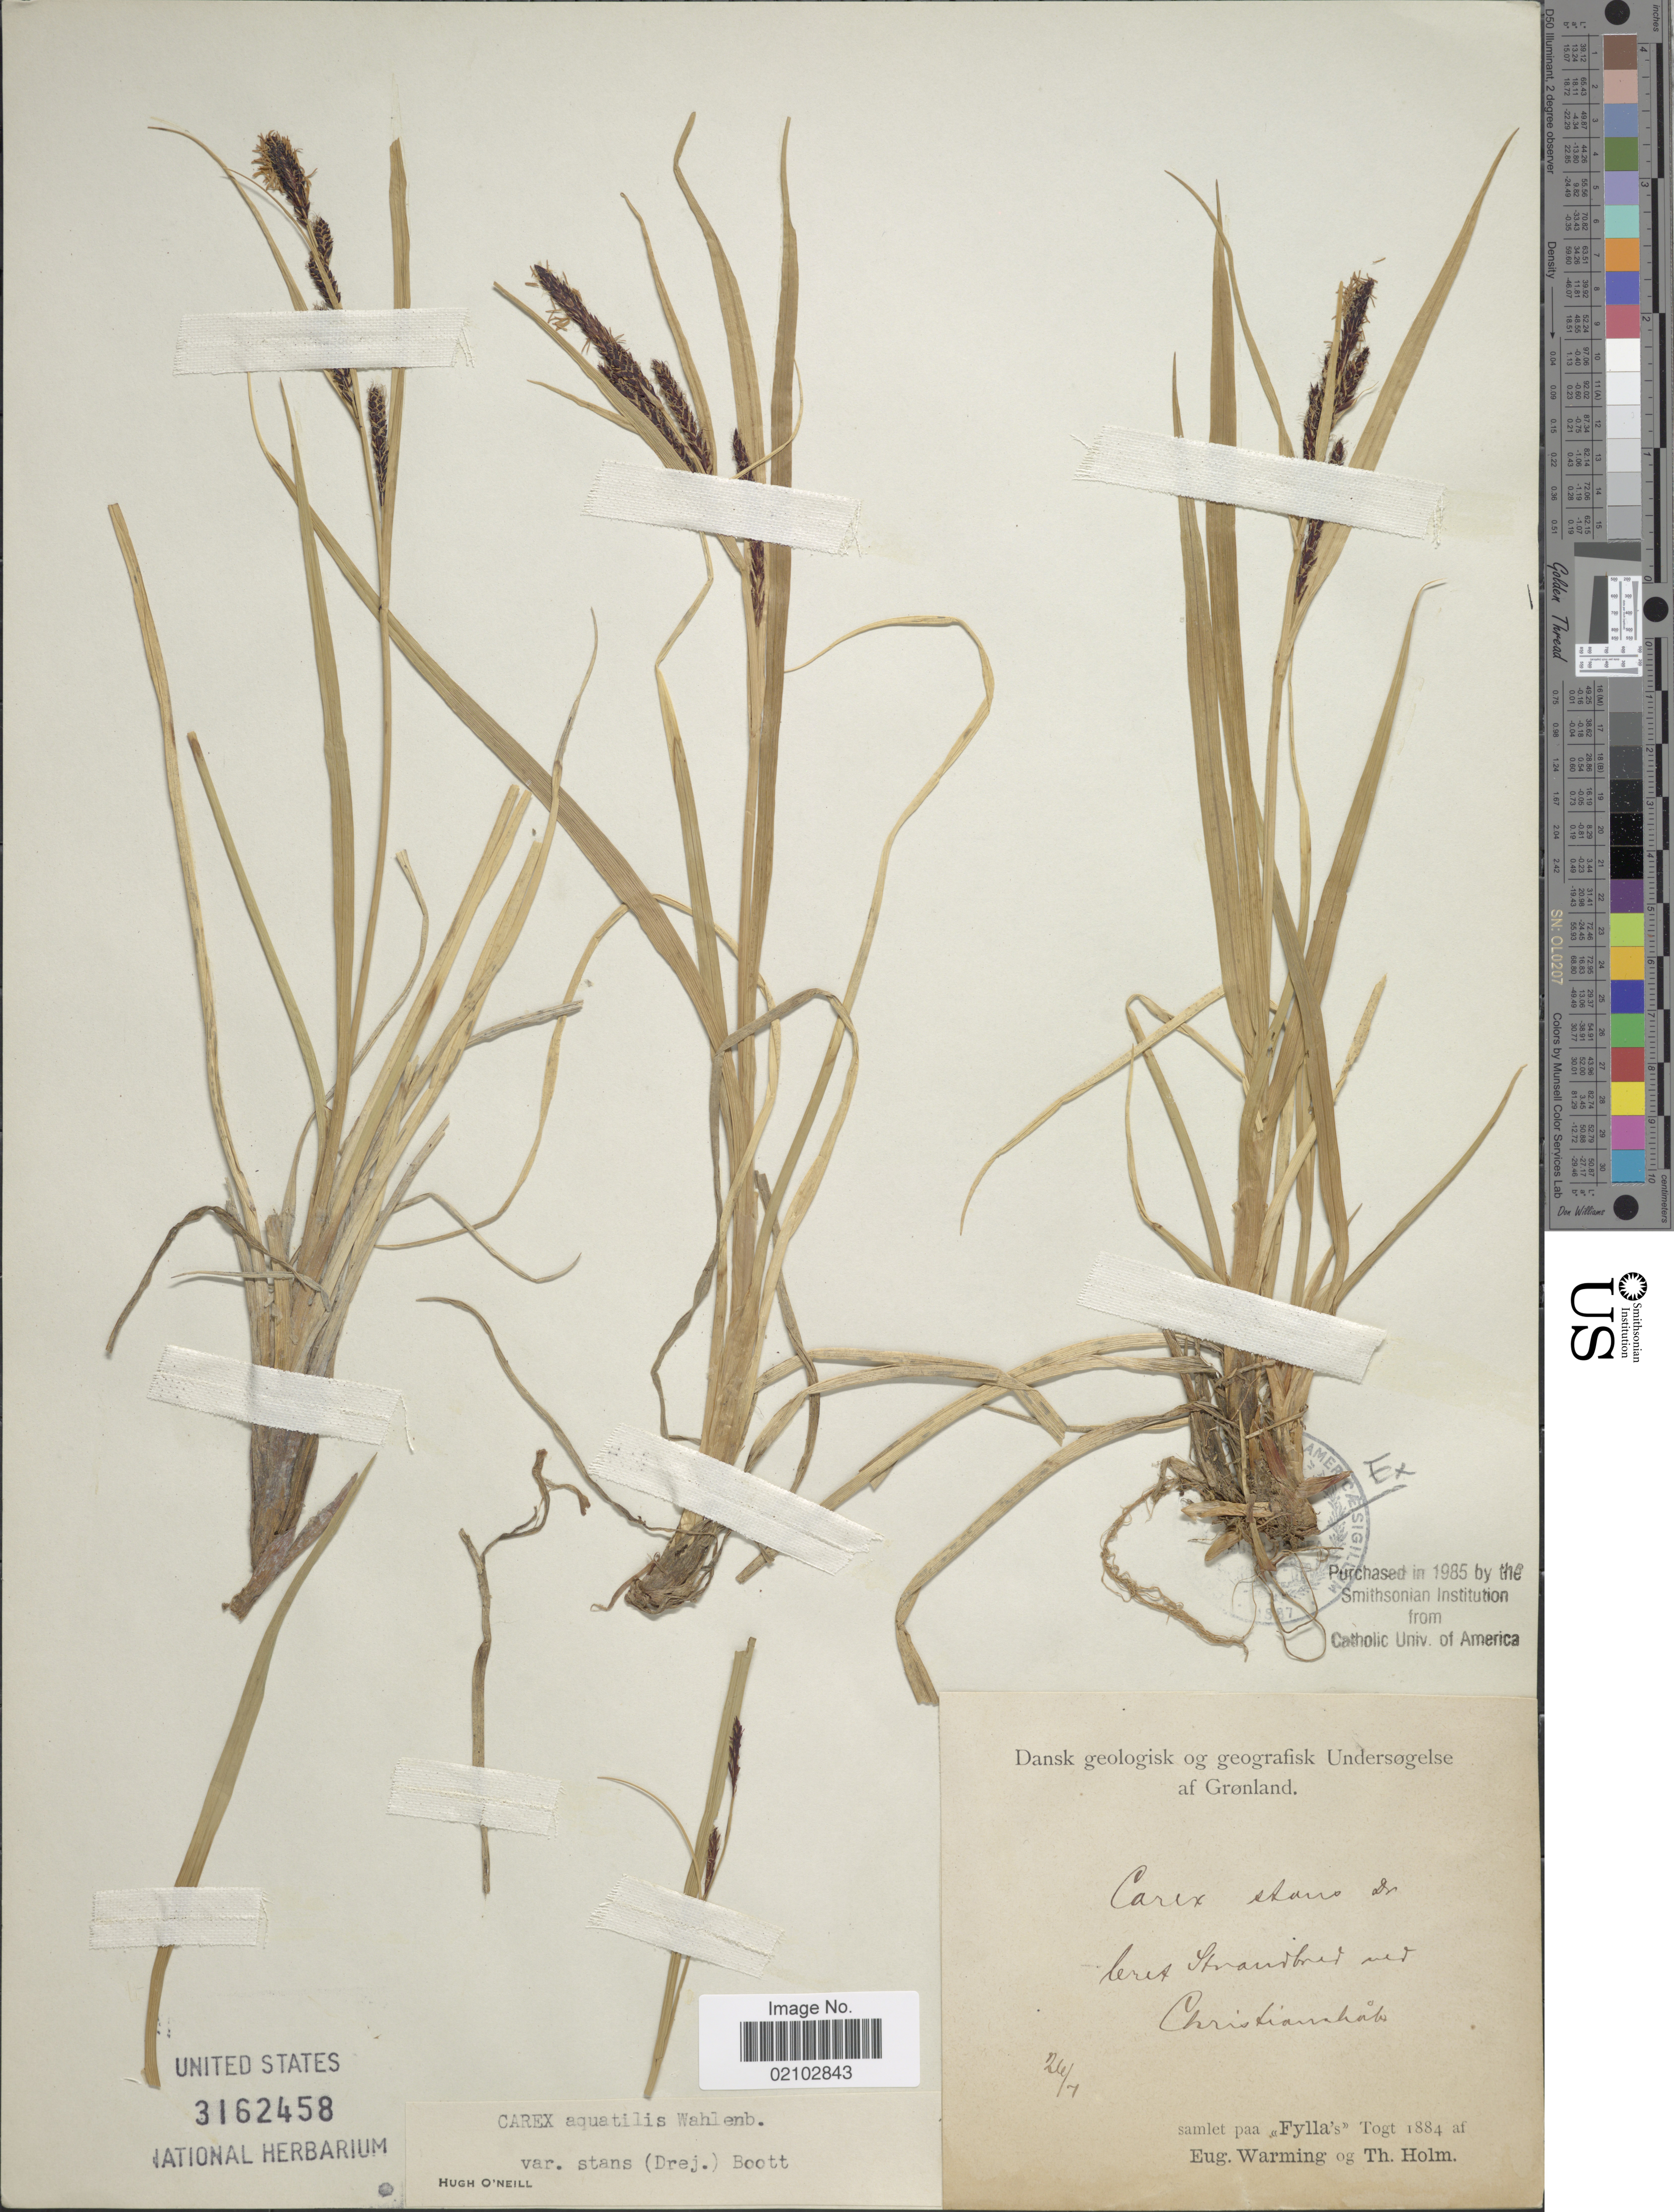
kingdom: Plantae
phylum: Tracheophyta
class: Liliopsida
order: Poales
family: Cyperaceae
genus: Carex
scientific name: Carex aquatilis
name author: Wahlenb.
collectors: E. Warming & T. Holm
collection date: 1884-07-26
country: Greenland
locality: Grønland, bret Strandbred und Christianshåb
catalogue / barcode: US 3162458